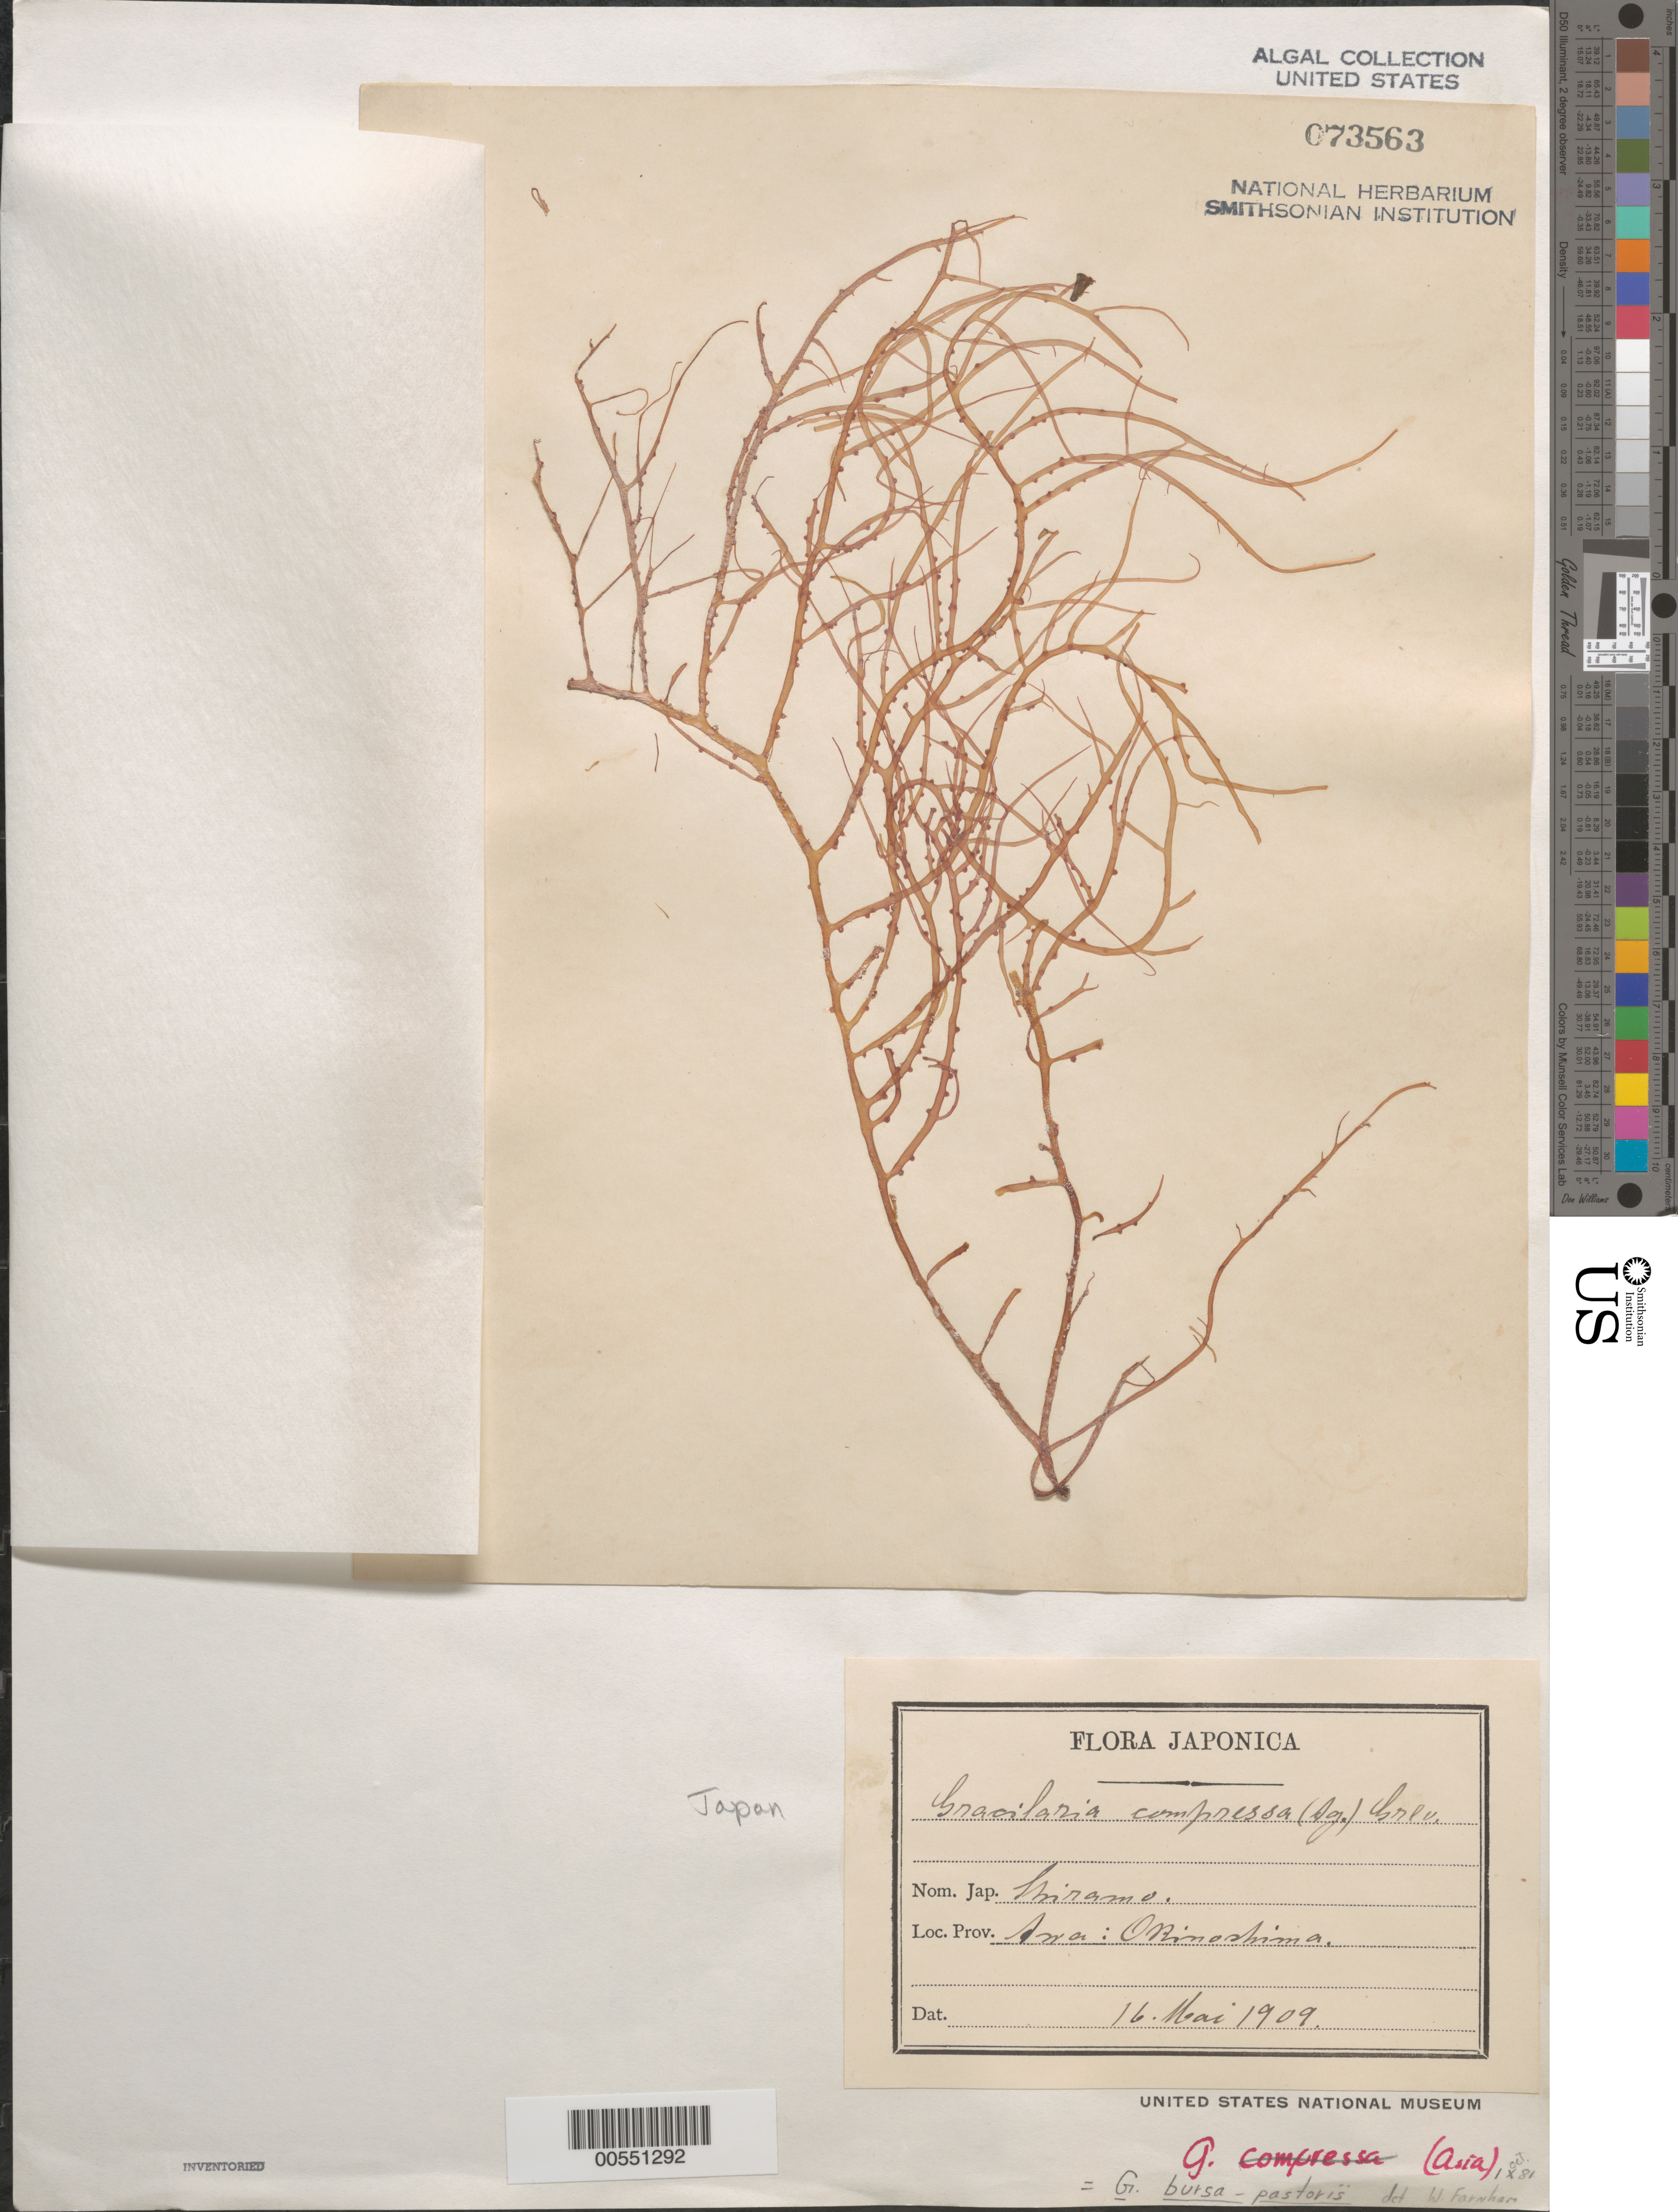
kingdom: Plantae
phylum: Rhodophyta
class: Florideophyceae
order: Gracilariales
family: Gracilariaceae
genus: Gracilaria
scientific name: Gracilaria bursa-pastoris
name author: (S.G. Gmel.) P.C. Silva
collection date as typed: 16 May 1909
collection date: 1909-05-16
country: Japan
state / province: Tokusima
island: Shikoku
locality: Okinoshima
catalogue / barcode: US 73563